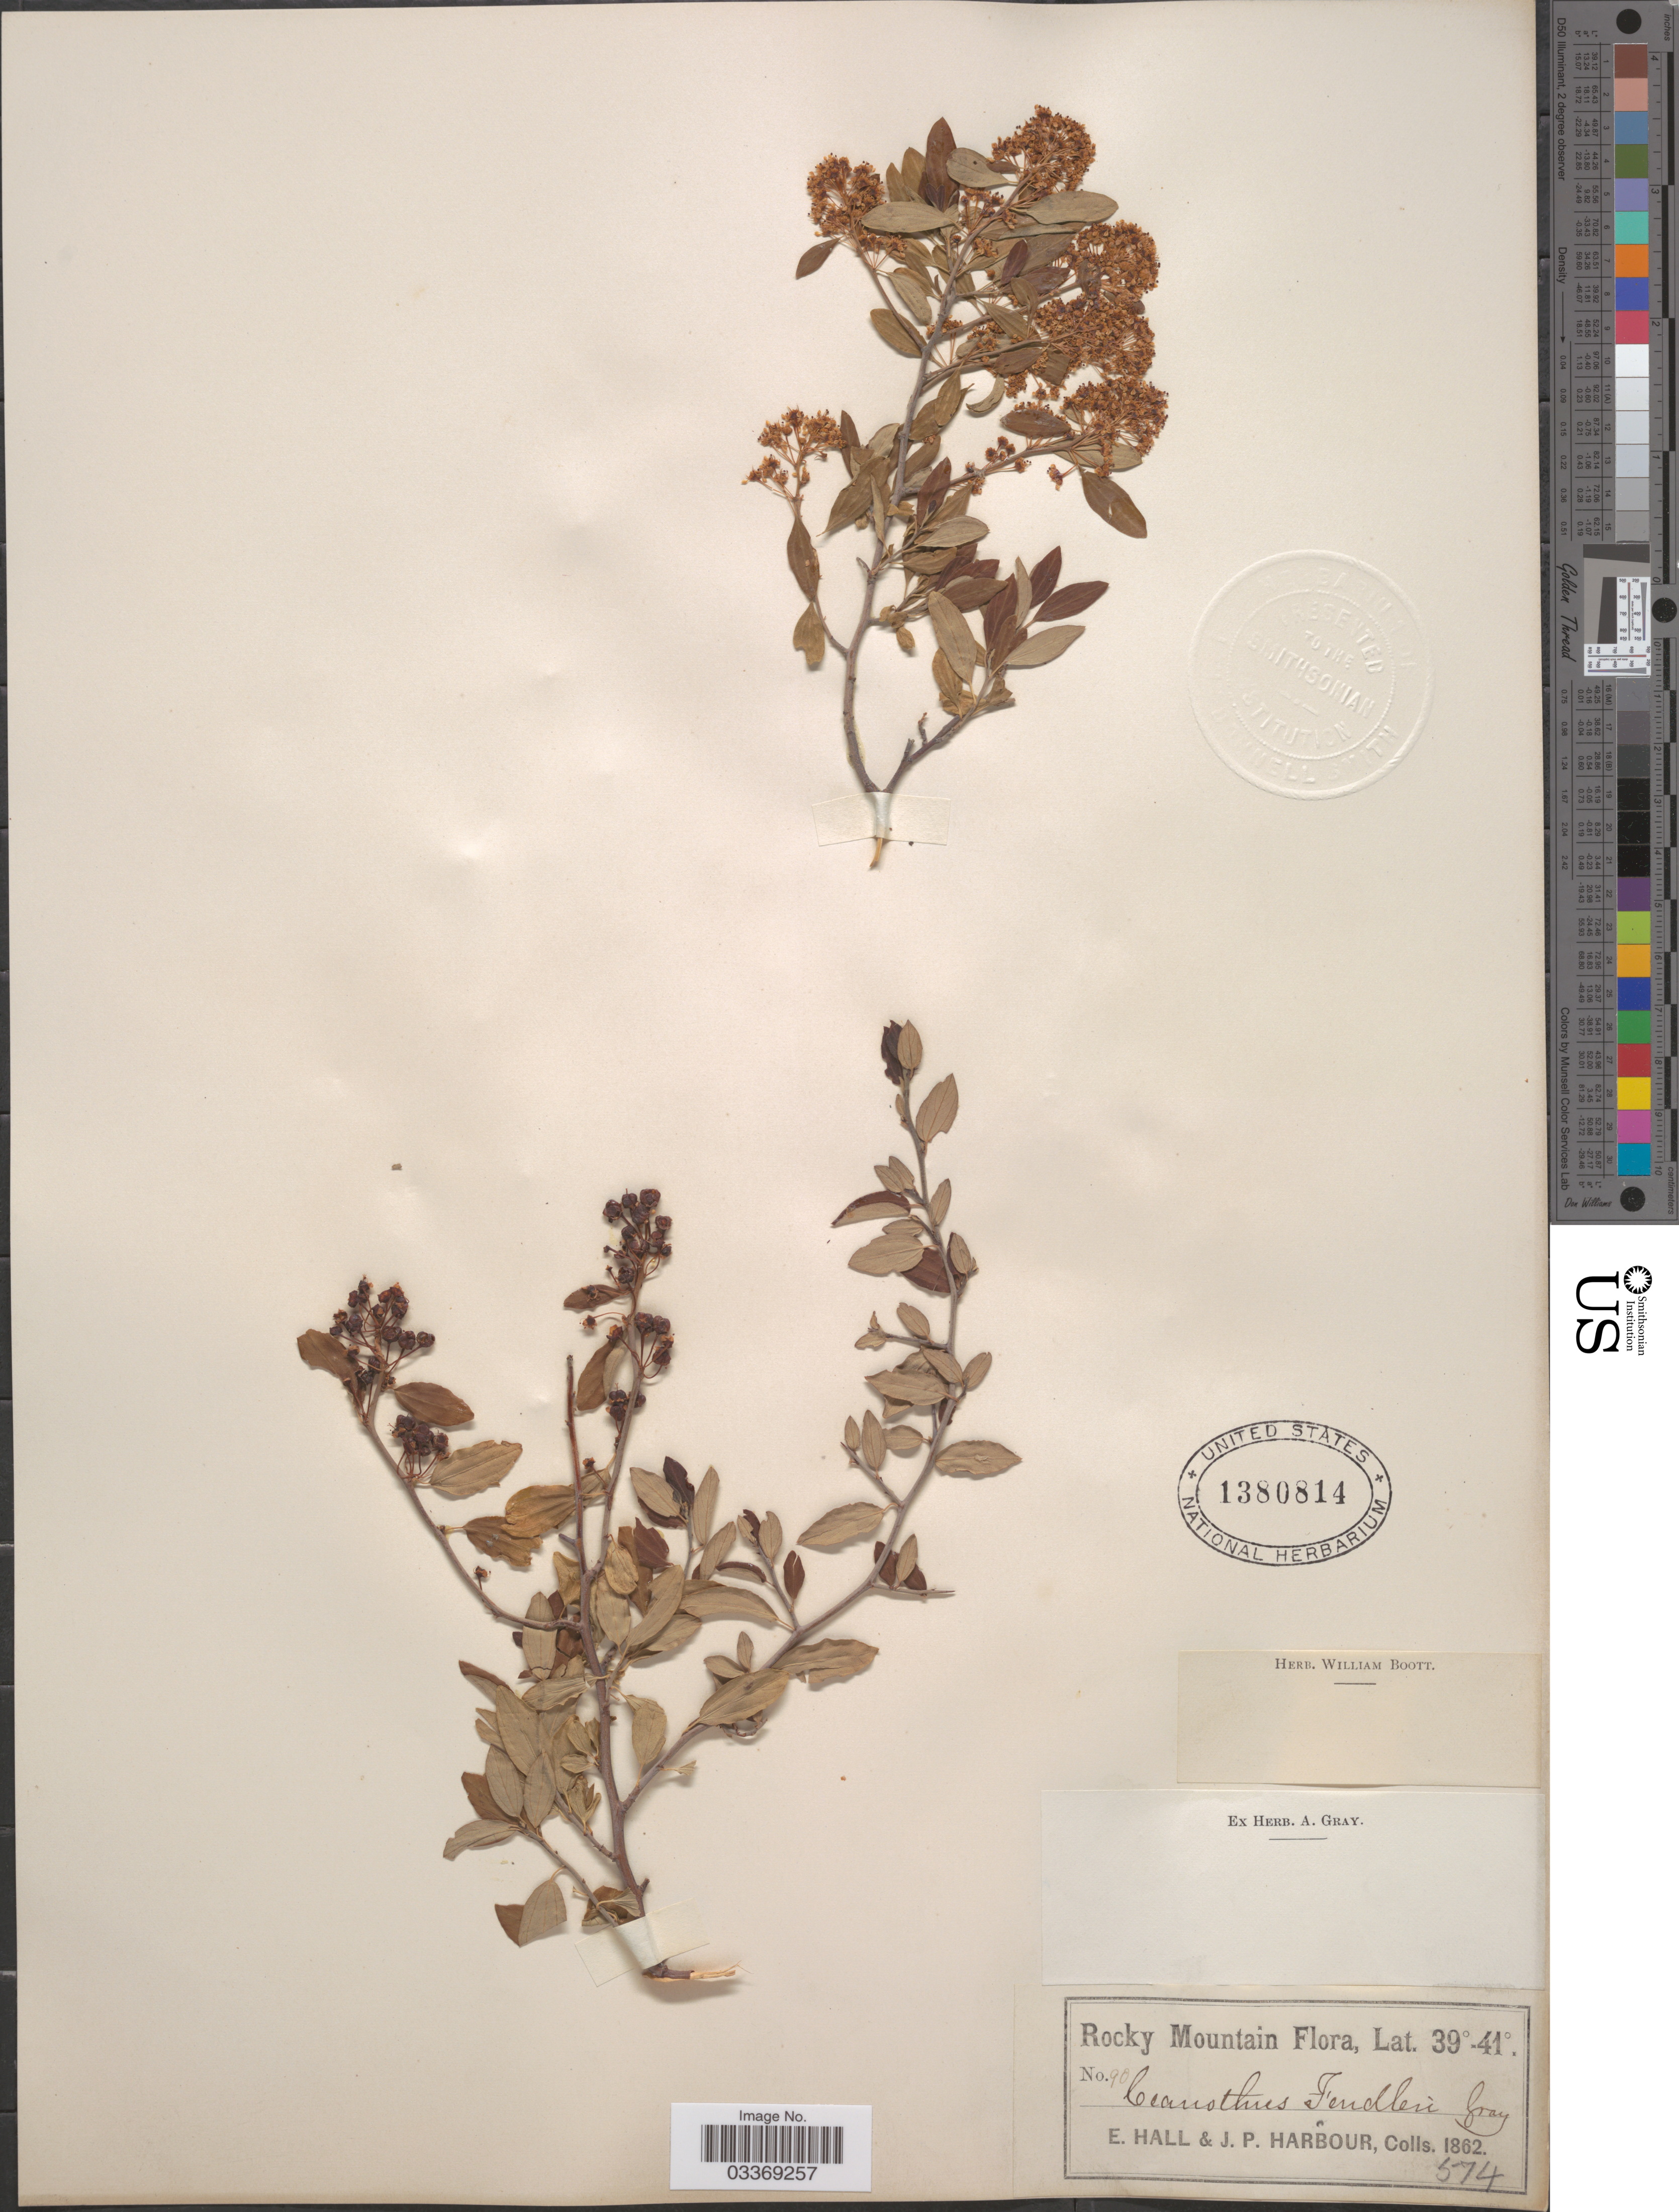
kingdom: Plantae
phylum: Tracheophyta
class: Magnoliopsida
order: Rosales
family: Rhamnaceae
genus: Ceanothus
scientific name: Ceanothus fendleri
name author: A. Gray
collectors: E. Hall & J. Harbour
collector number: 90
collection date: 1862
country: United States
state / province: Colorado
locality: Rocky Mountain.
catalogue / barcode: US 1380814